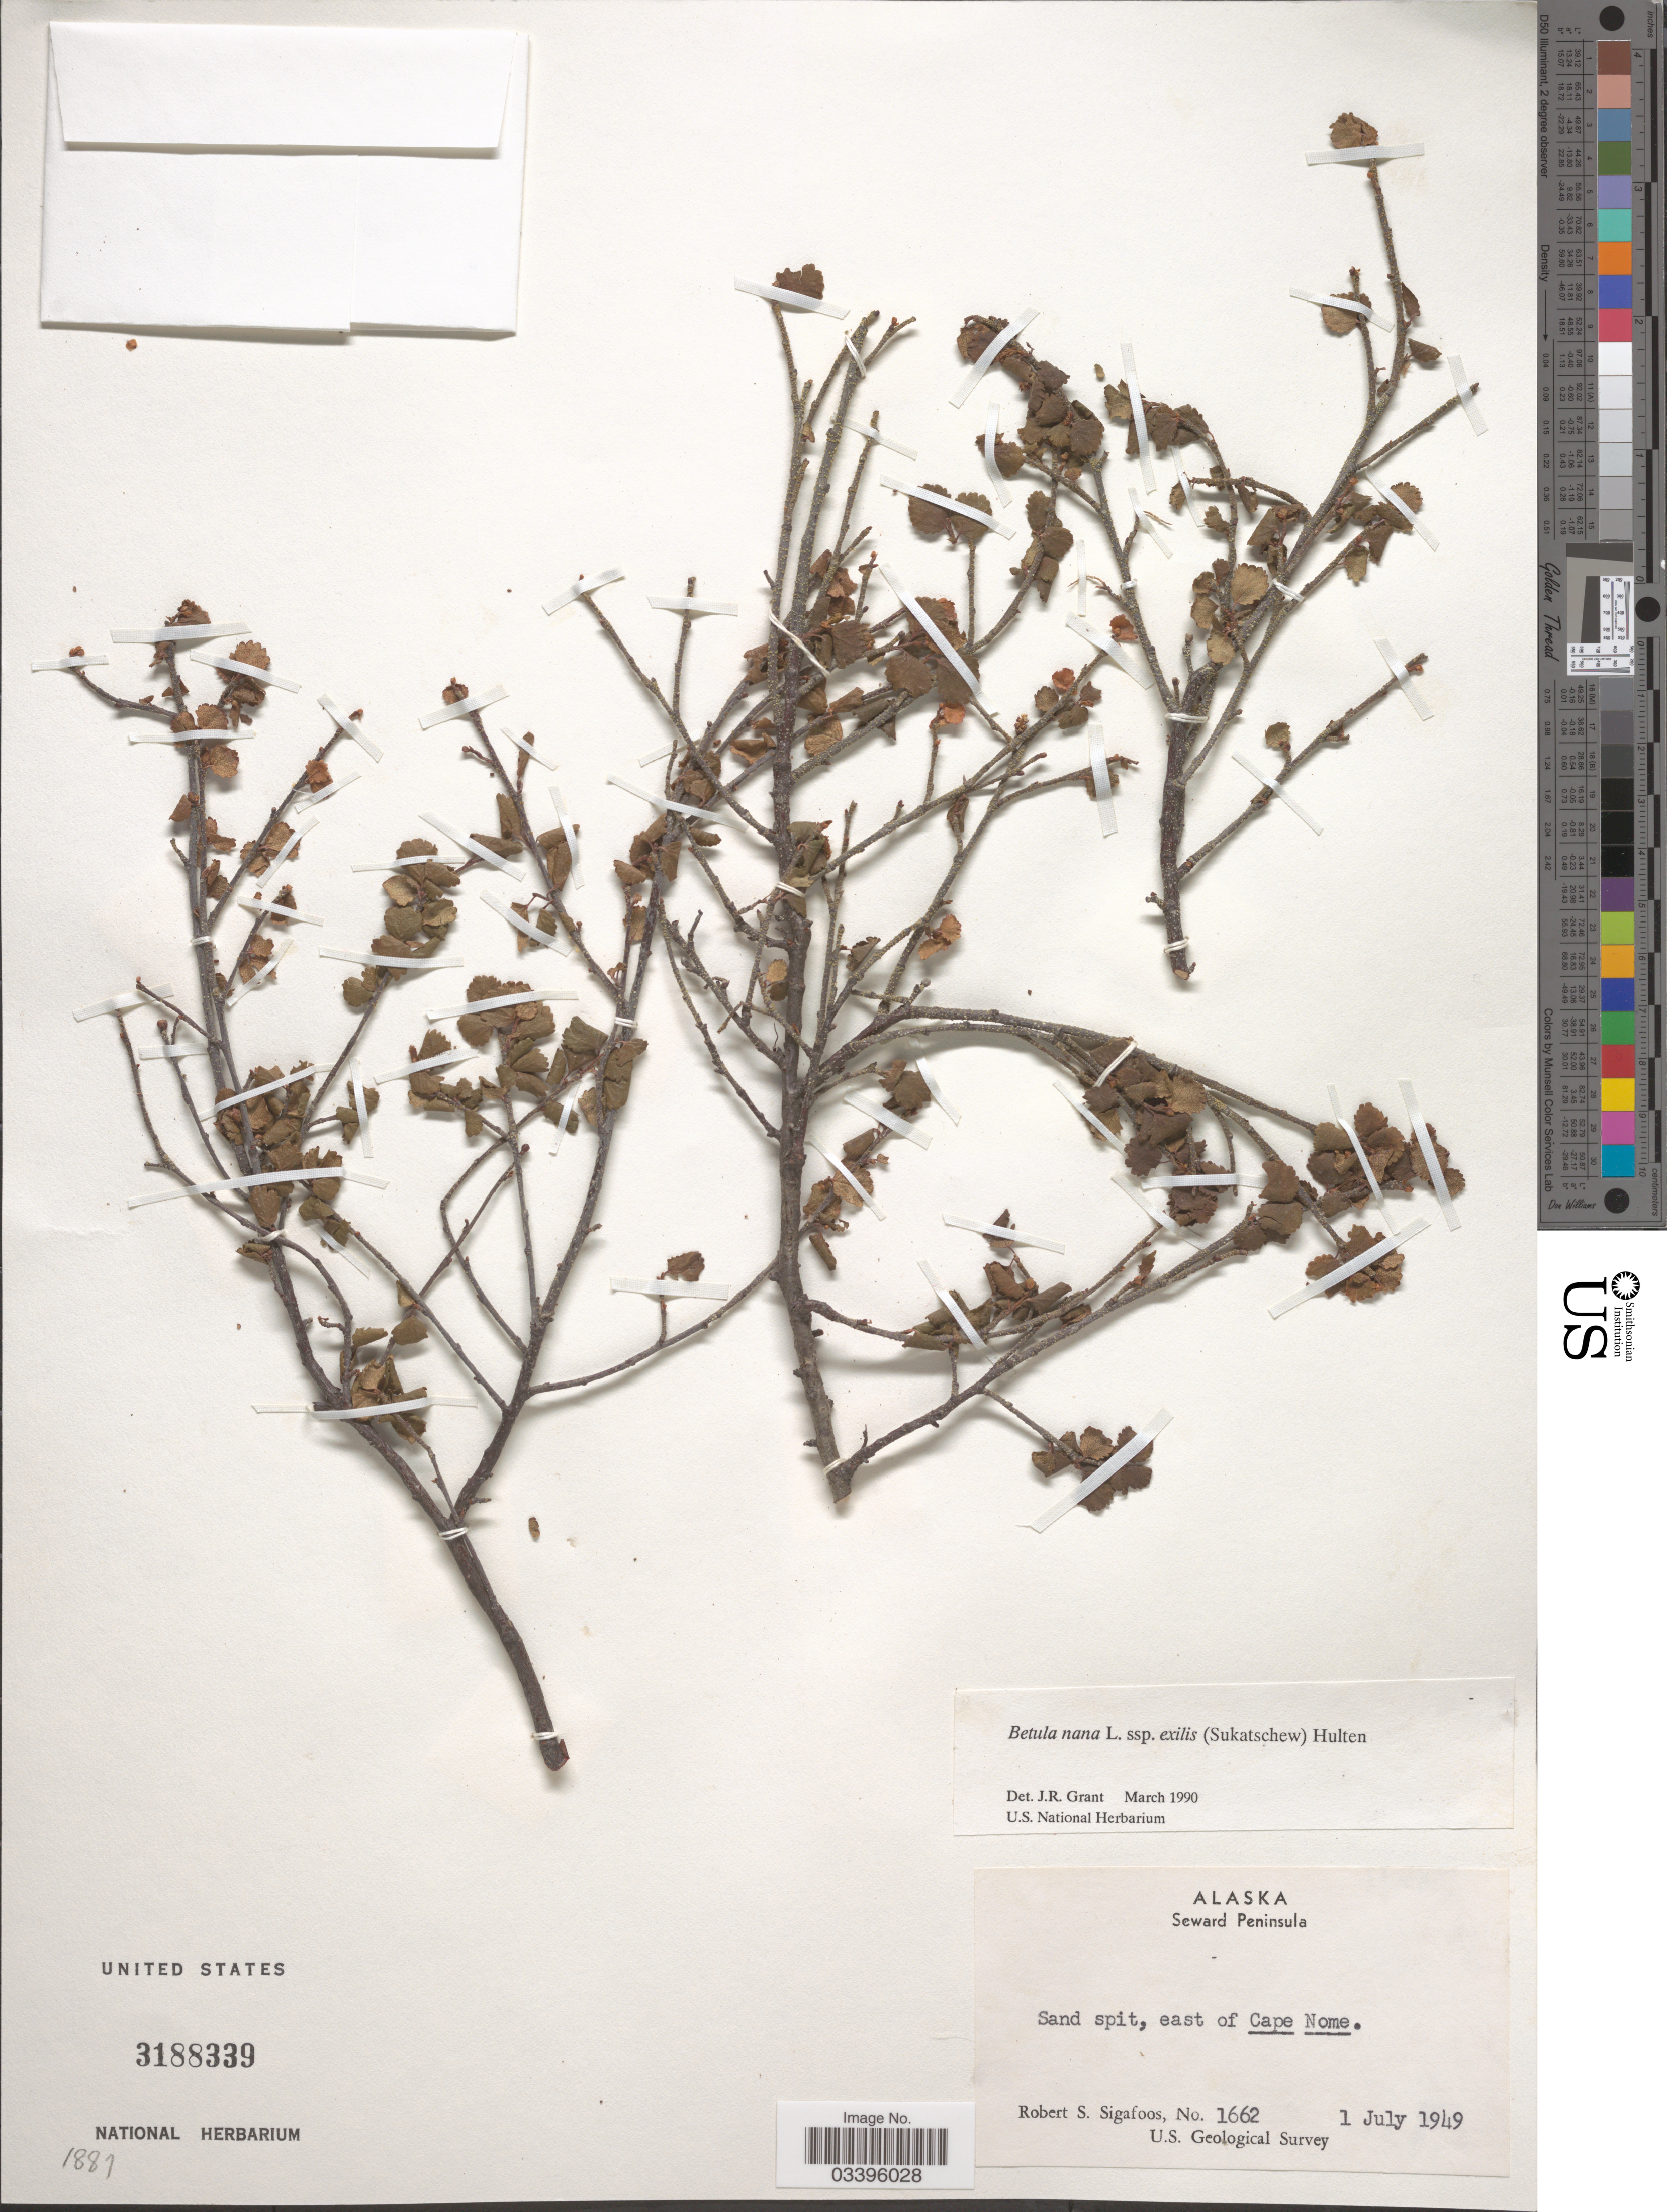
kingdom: Plantae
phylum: Tracheophyta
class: Magnoliopsida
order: Fagales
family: Betulaceae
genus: Betula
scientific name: Betula nana subsp. exilis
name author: L.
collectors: R. Sigafoos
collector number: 1662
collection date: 1949-07-01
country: United States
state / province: Alaska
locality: Seward Peninsula. Sand spit, east of Cape Nome.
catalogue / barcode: US 3188339